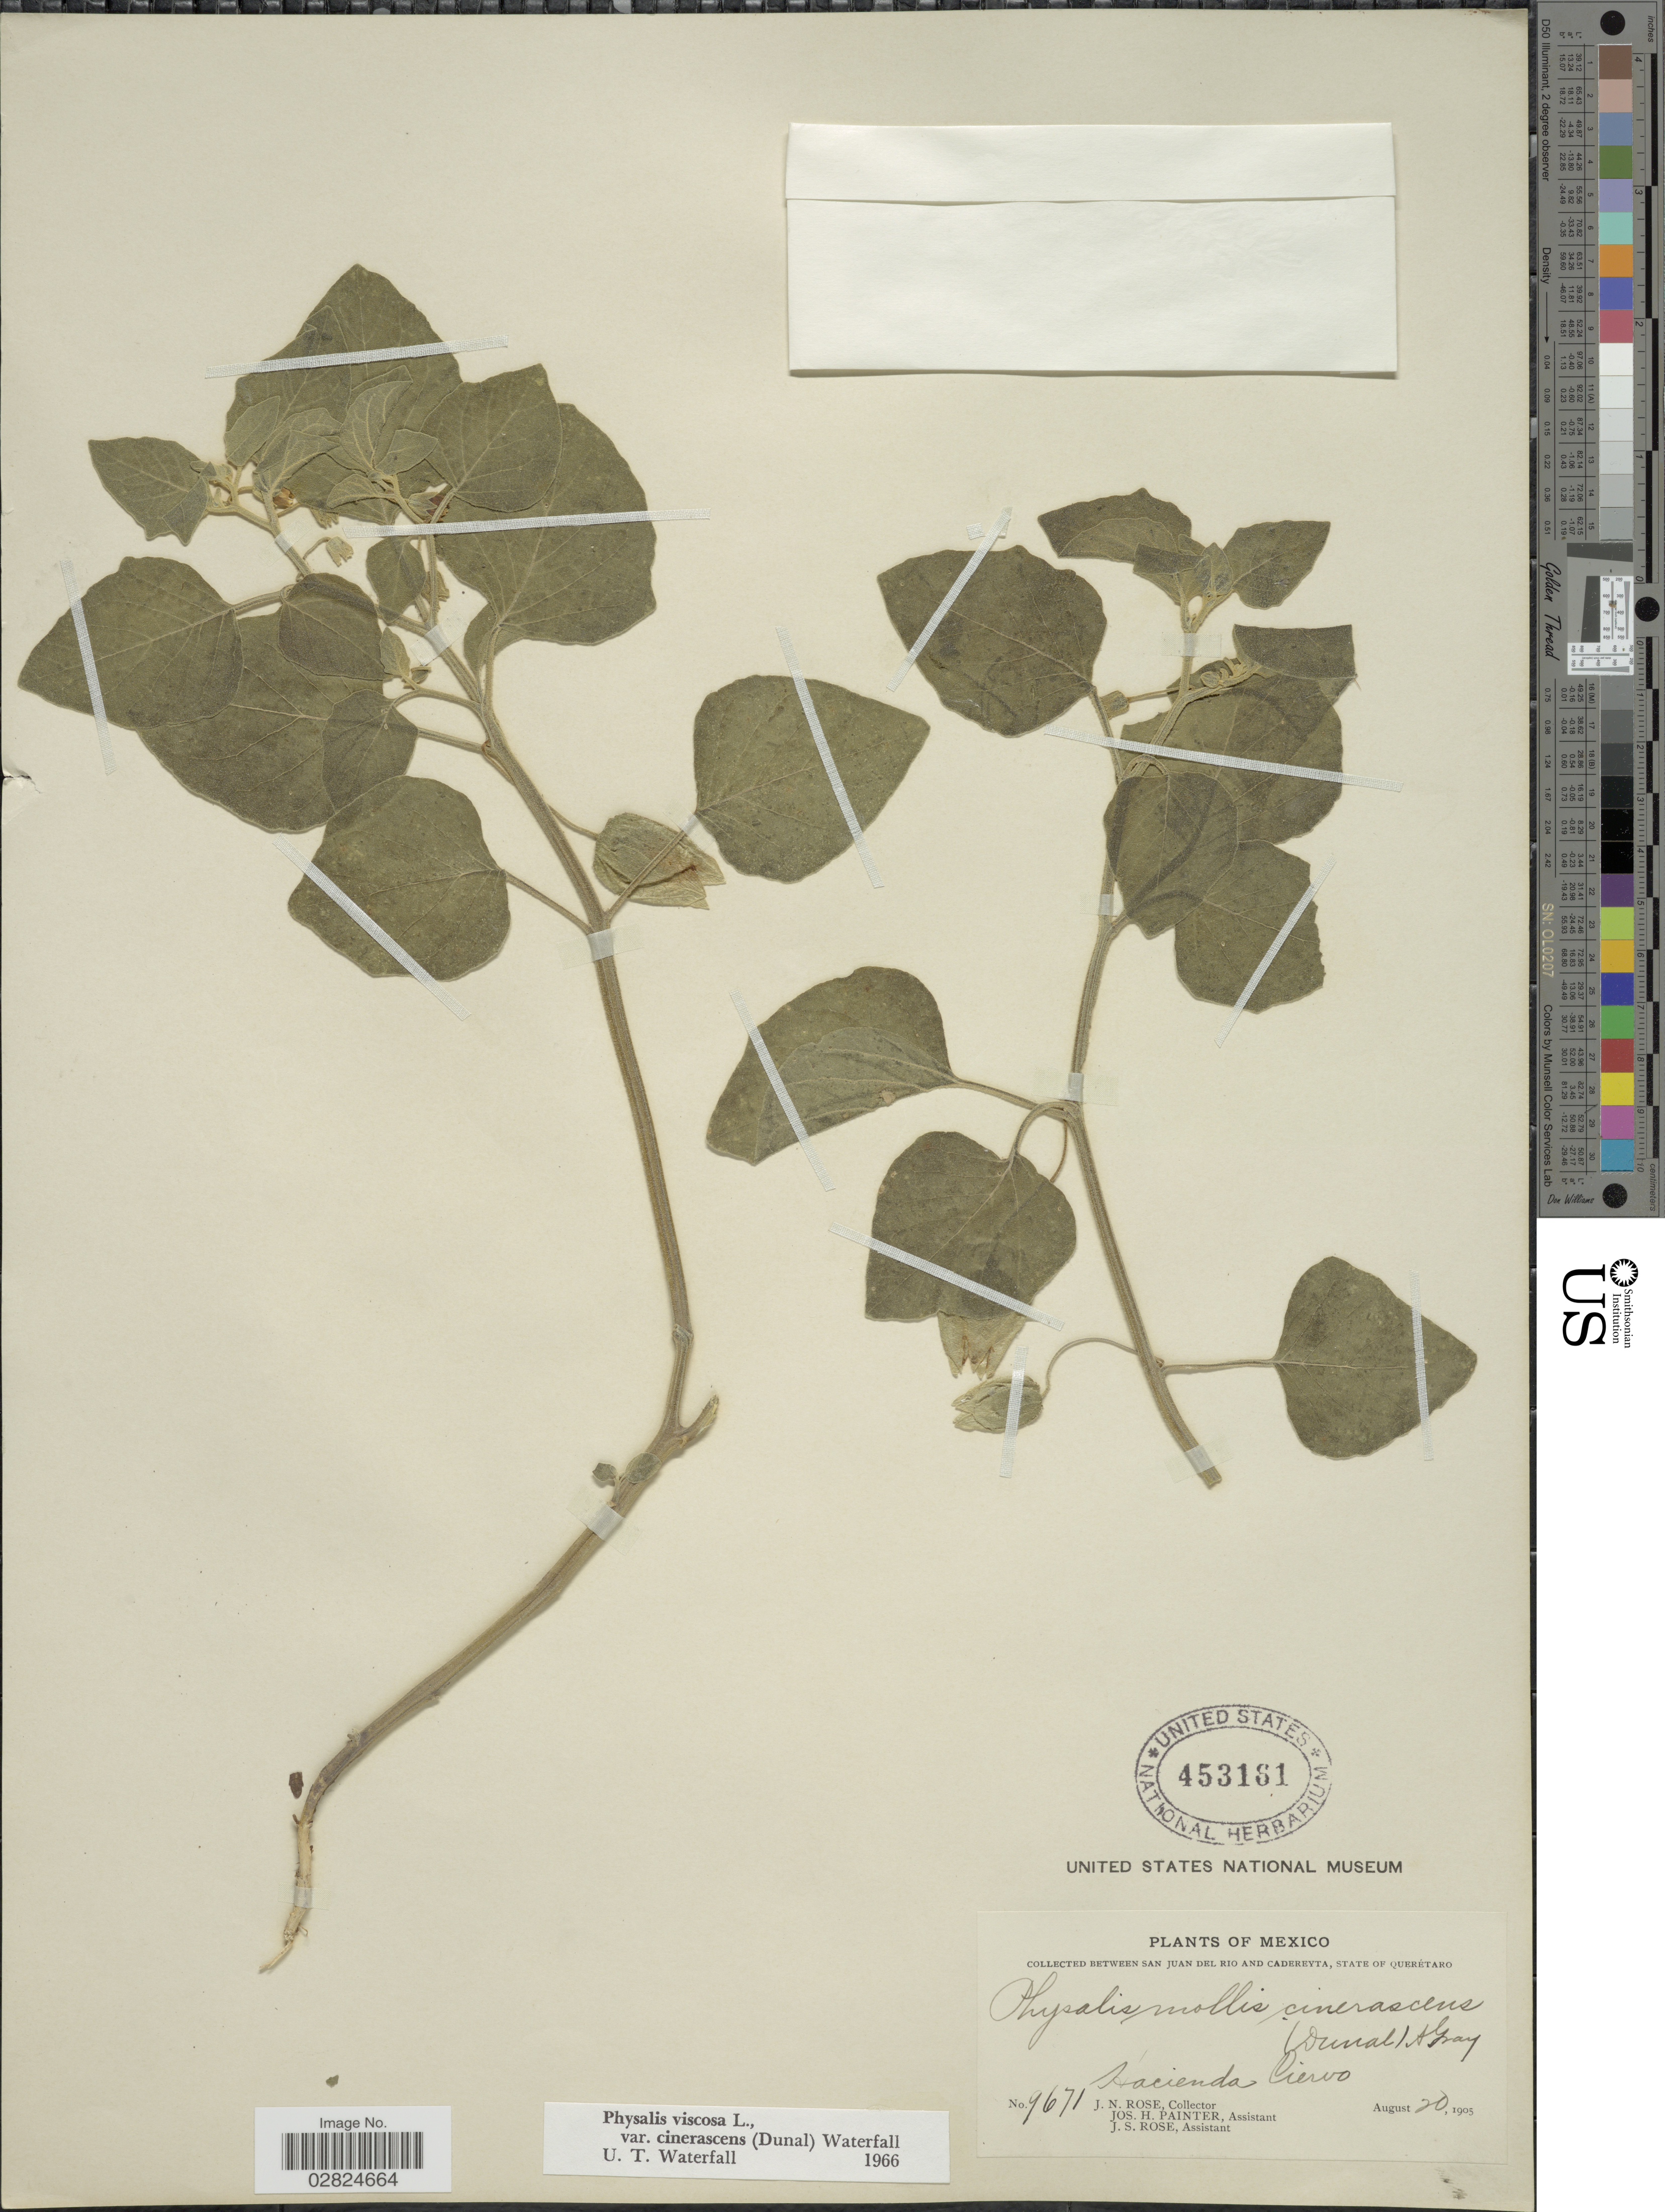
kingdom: Plantae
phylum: Tracheophyta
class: Magnoliopsida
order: Solanales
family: Solanaceae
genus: Physalis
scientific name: Physalis cinerascens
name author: (Dunal) Hitchc.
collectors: J. N. Rose, J. H. Painter & J. S. Rose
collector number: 9671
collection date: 1905-08-20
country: Mexico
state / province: Querétaro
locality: Between San Juan del Rio and Cadereyta. Hacienda Ciervo.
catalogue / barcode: US 453161